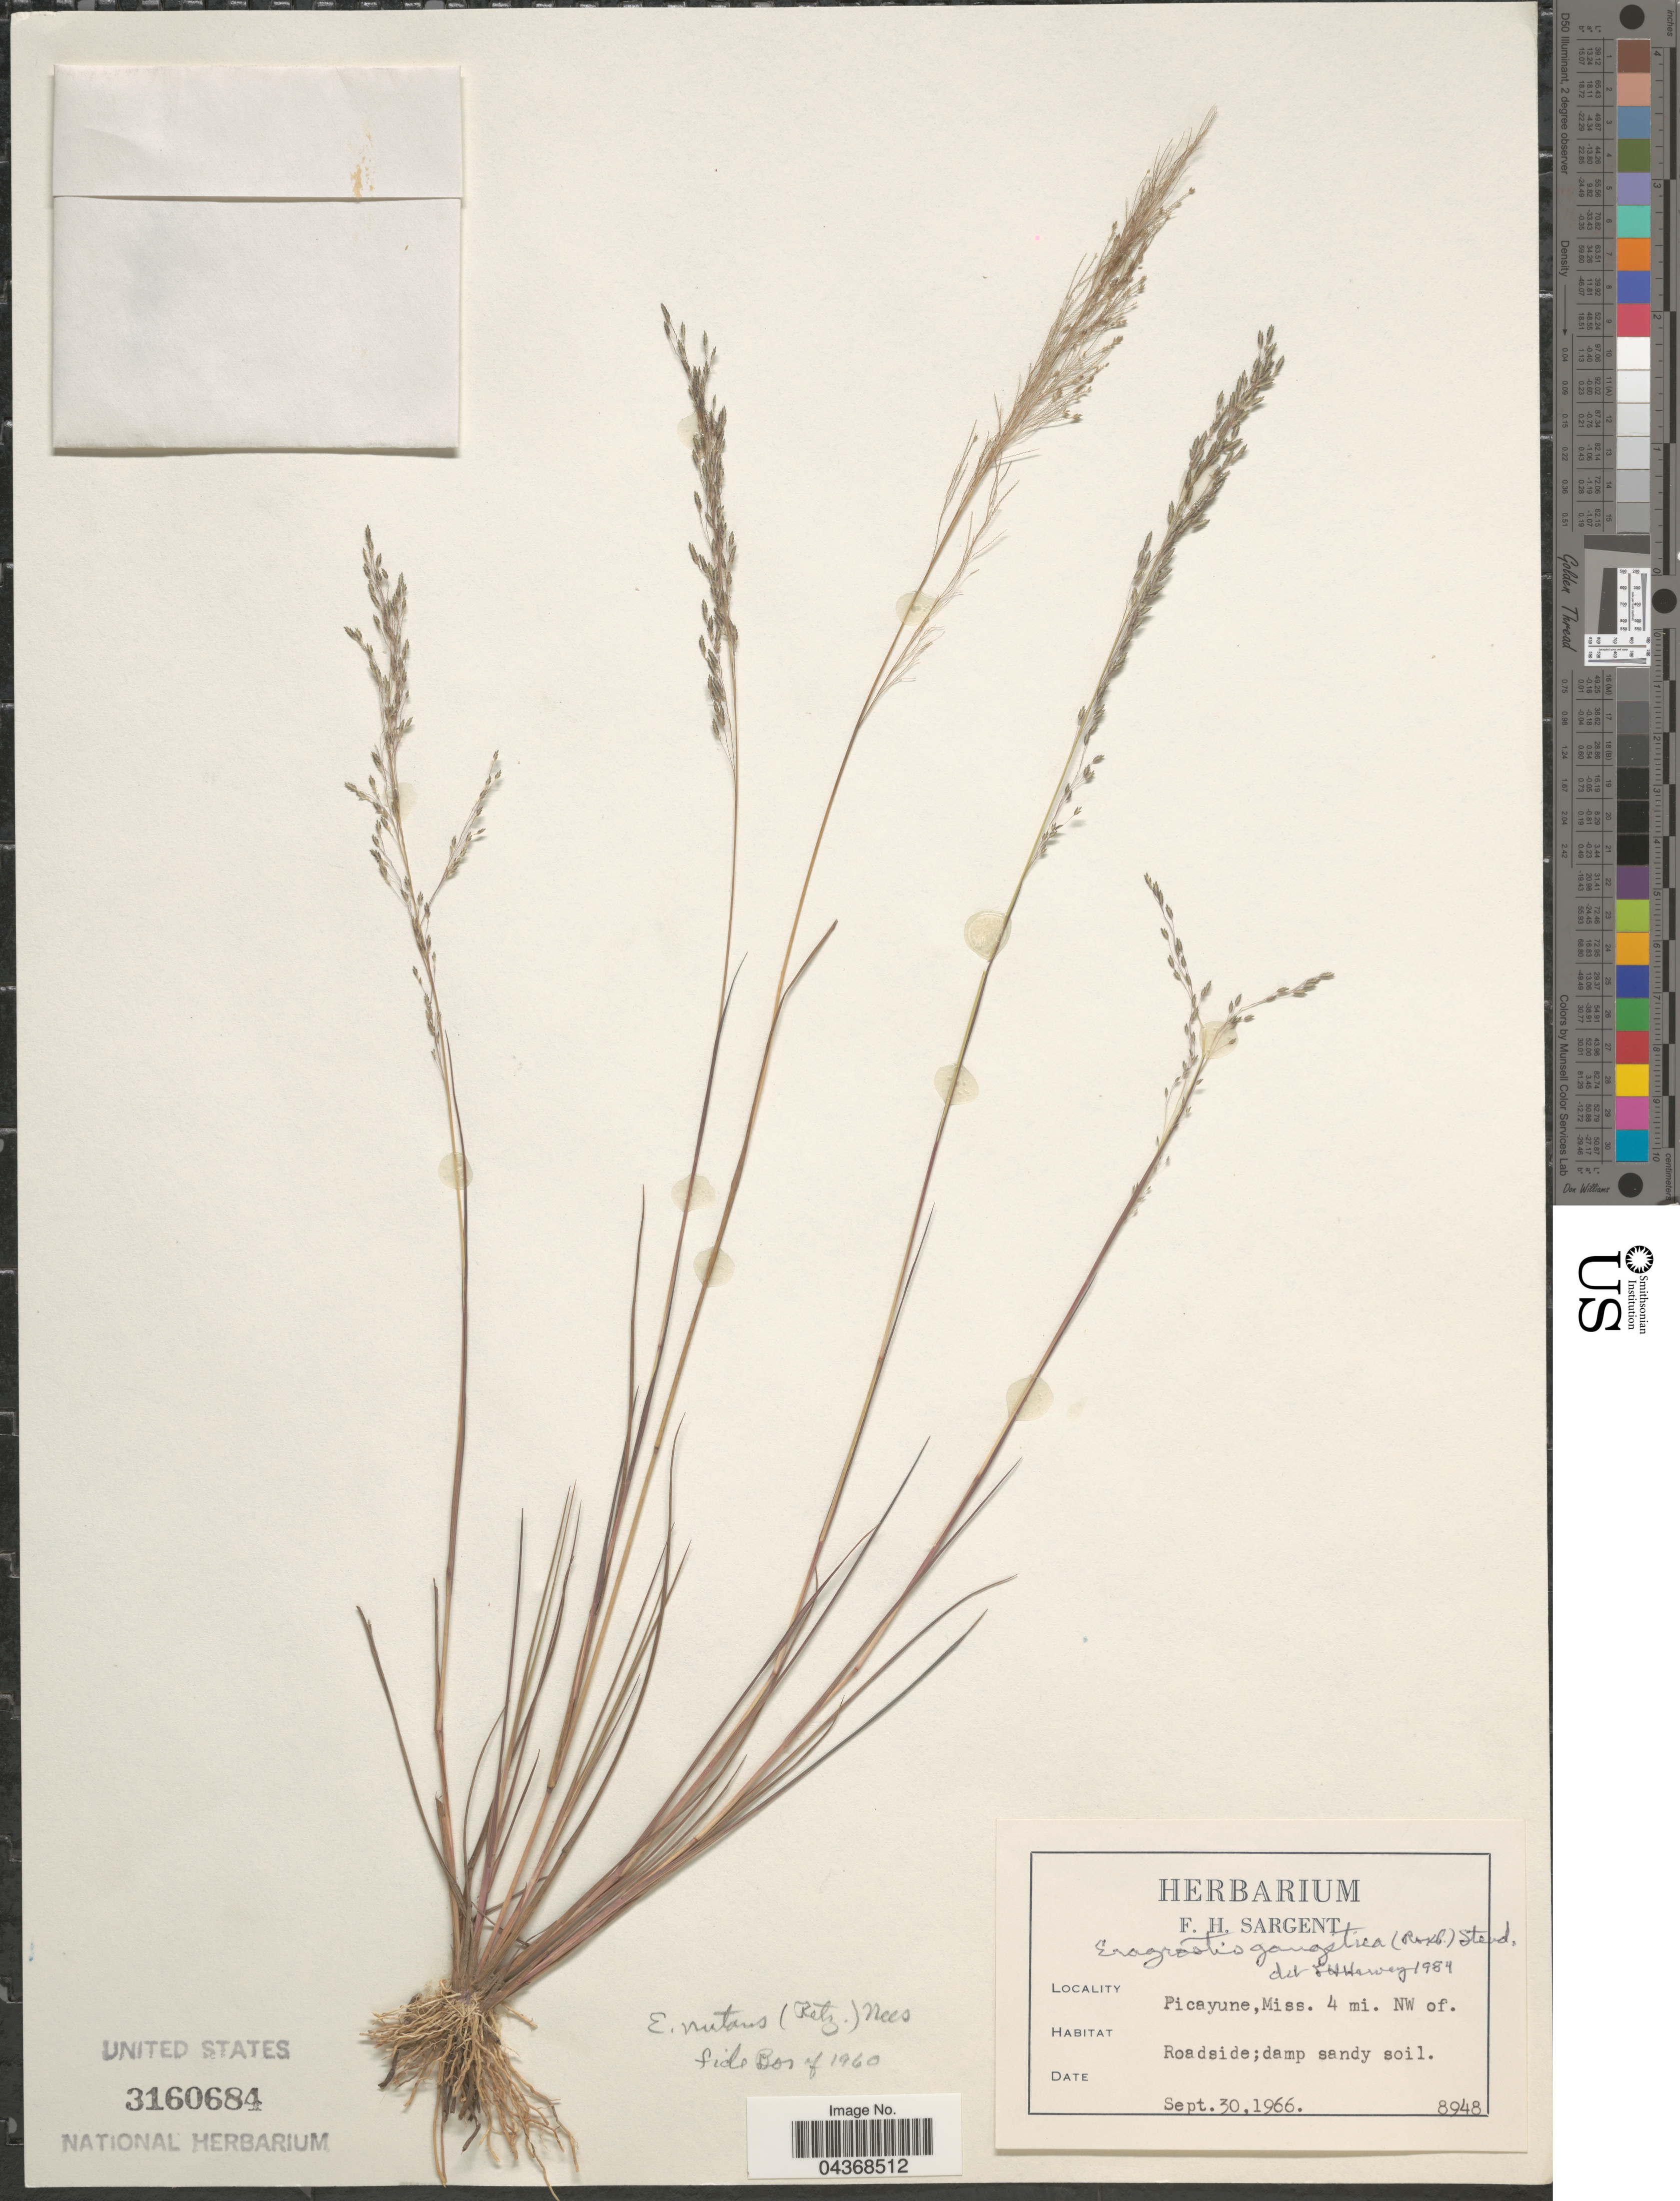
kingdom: Plantae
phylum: Tracheophyta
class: Liliopsida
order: Poales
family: Poaceae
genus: Eragrostis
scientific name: Eragrostis gangetica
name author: (Roxb.) Steud.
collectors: Ex herb. F. H. Sargent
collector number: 8948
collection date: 1966-09-30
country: United States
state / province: Mississippi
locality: Picayune, 4 mi. NW of.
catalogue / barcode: US 3160684